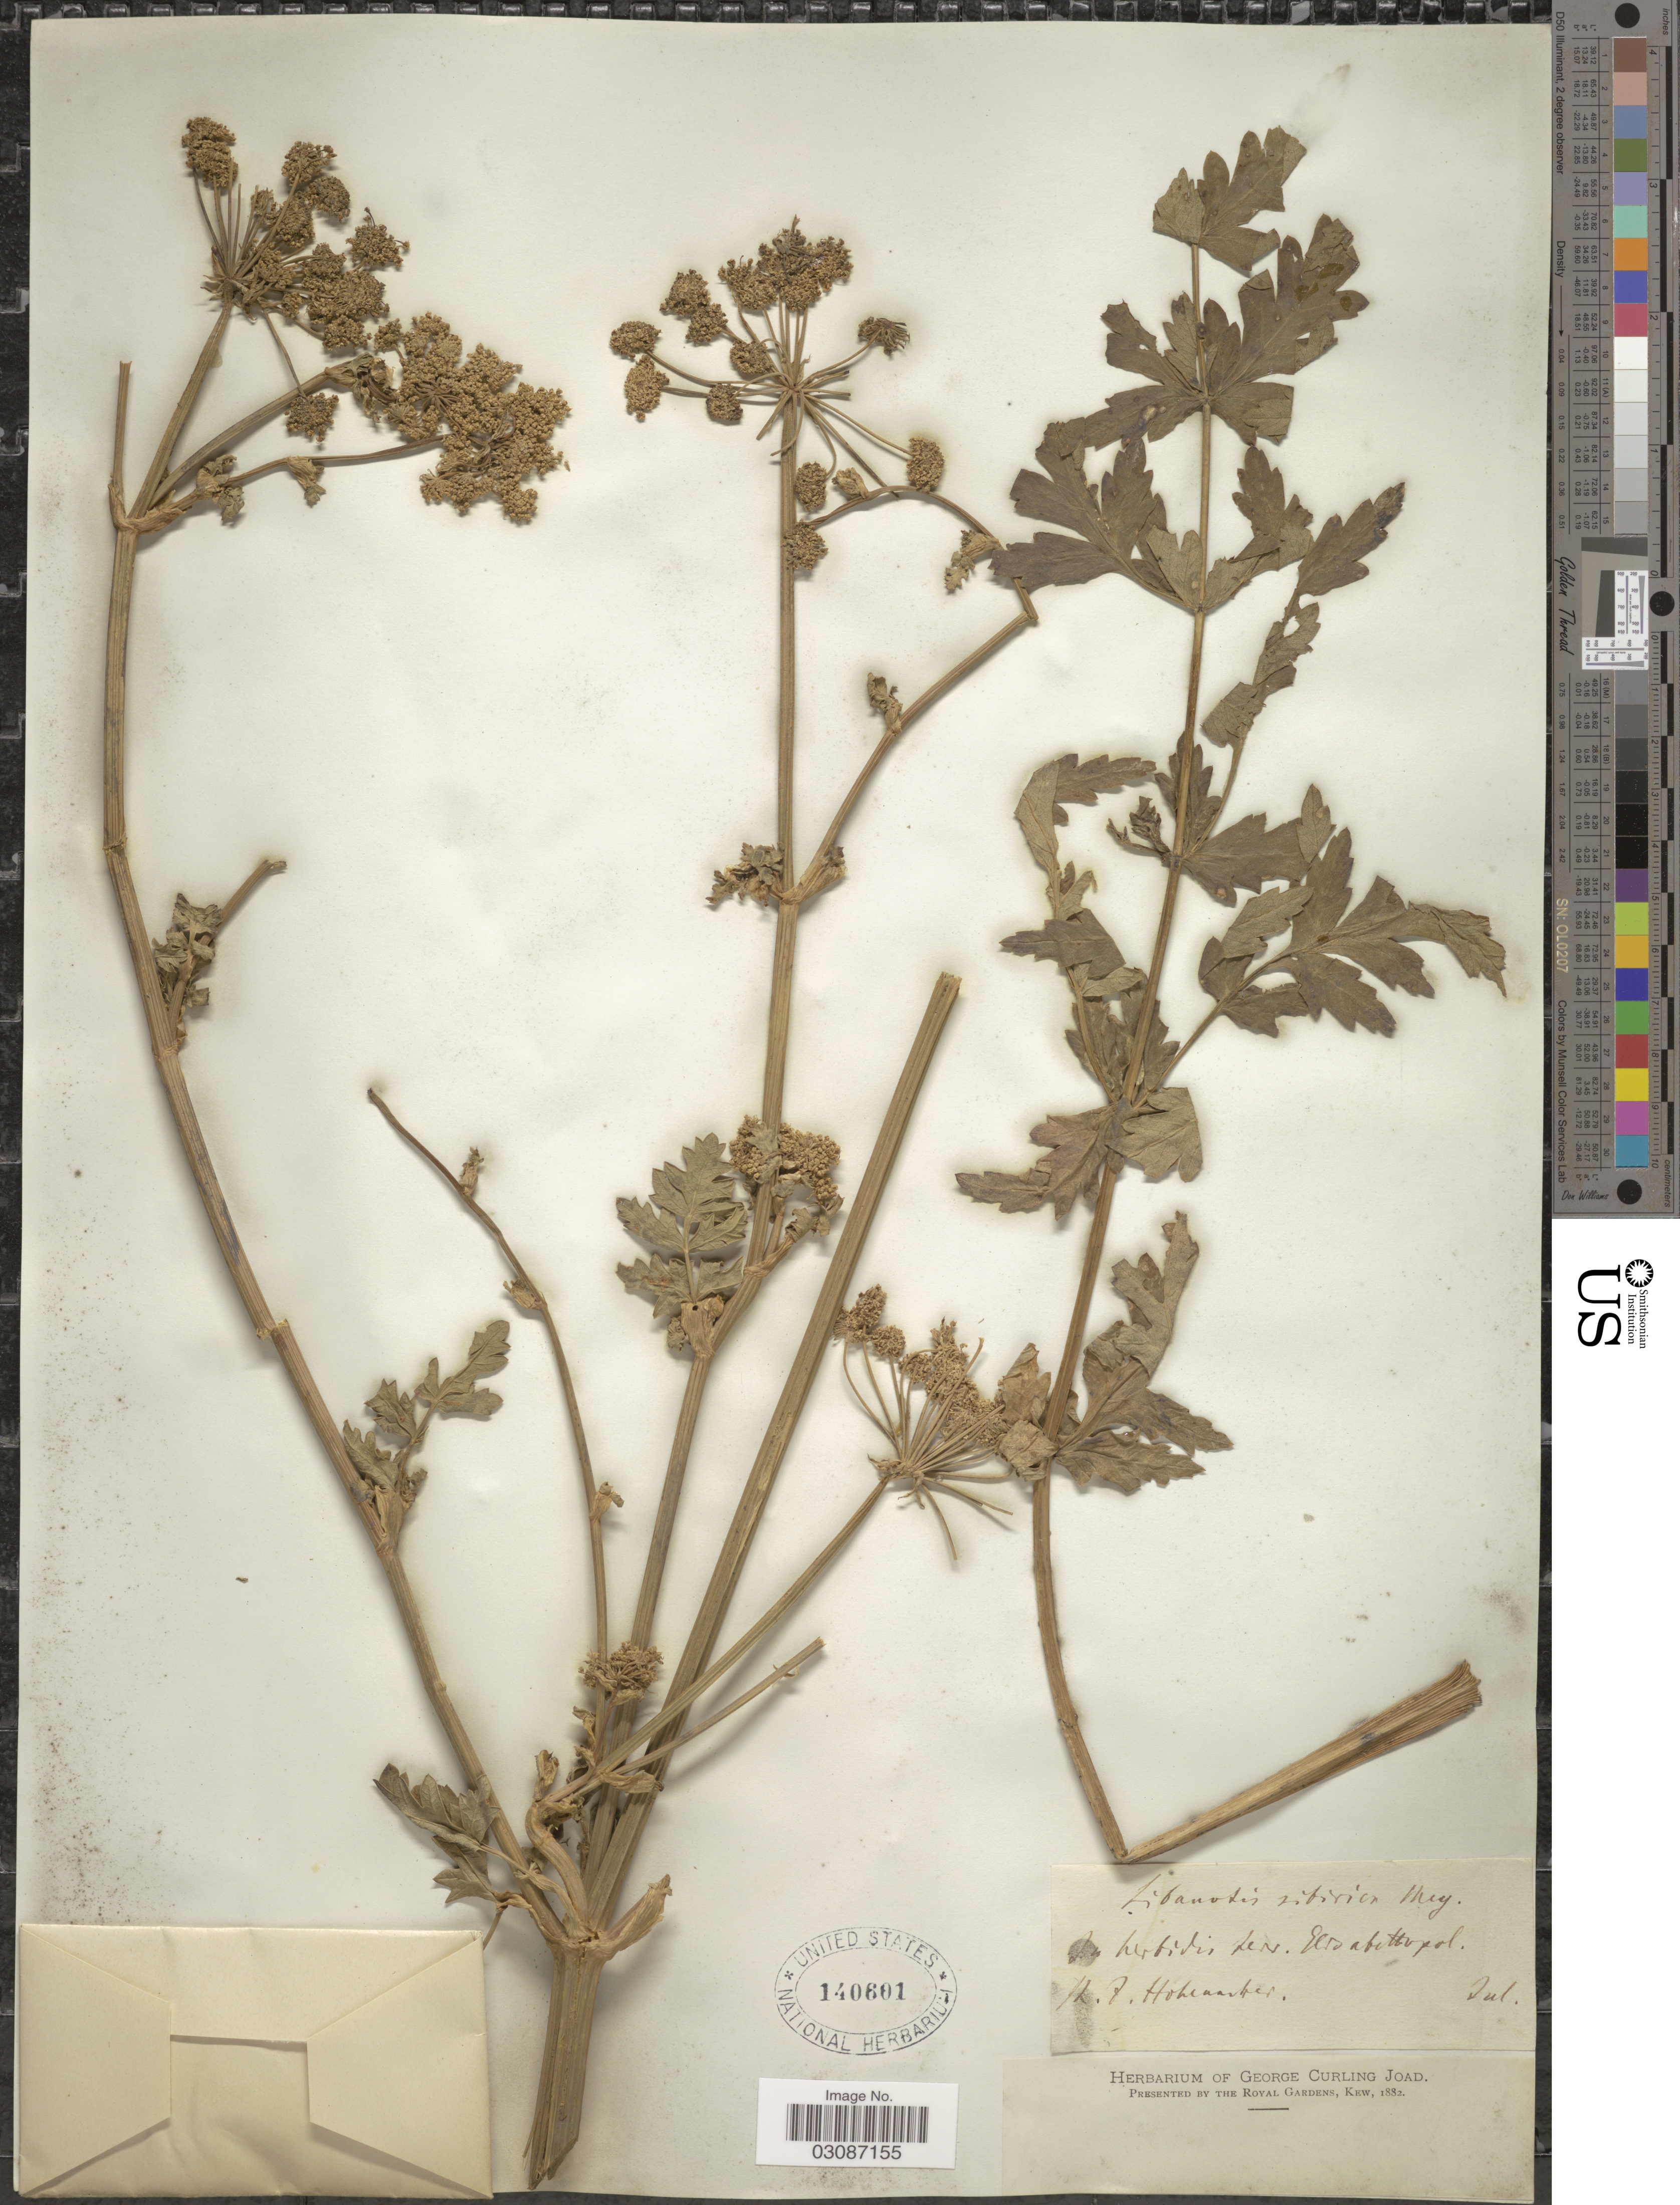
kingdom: Plantae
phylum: Tracheophyta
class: Magnoliopsida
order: Apiales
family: Apiaceae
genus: Seseli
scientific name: Seseli sibiricum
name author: (L.) Garcke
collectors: R. F. Hohenacker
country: Georgia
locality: In herbidis pers. Elisabethpol.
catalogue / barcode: US 140601